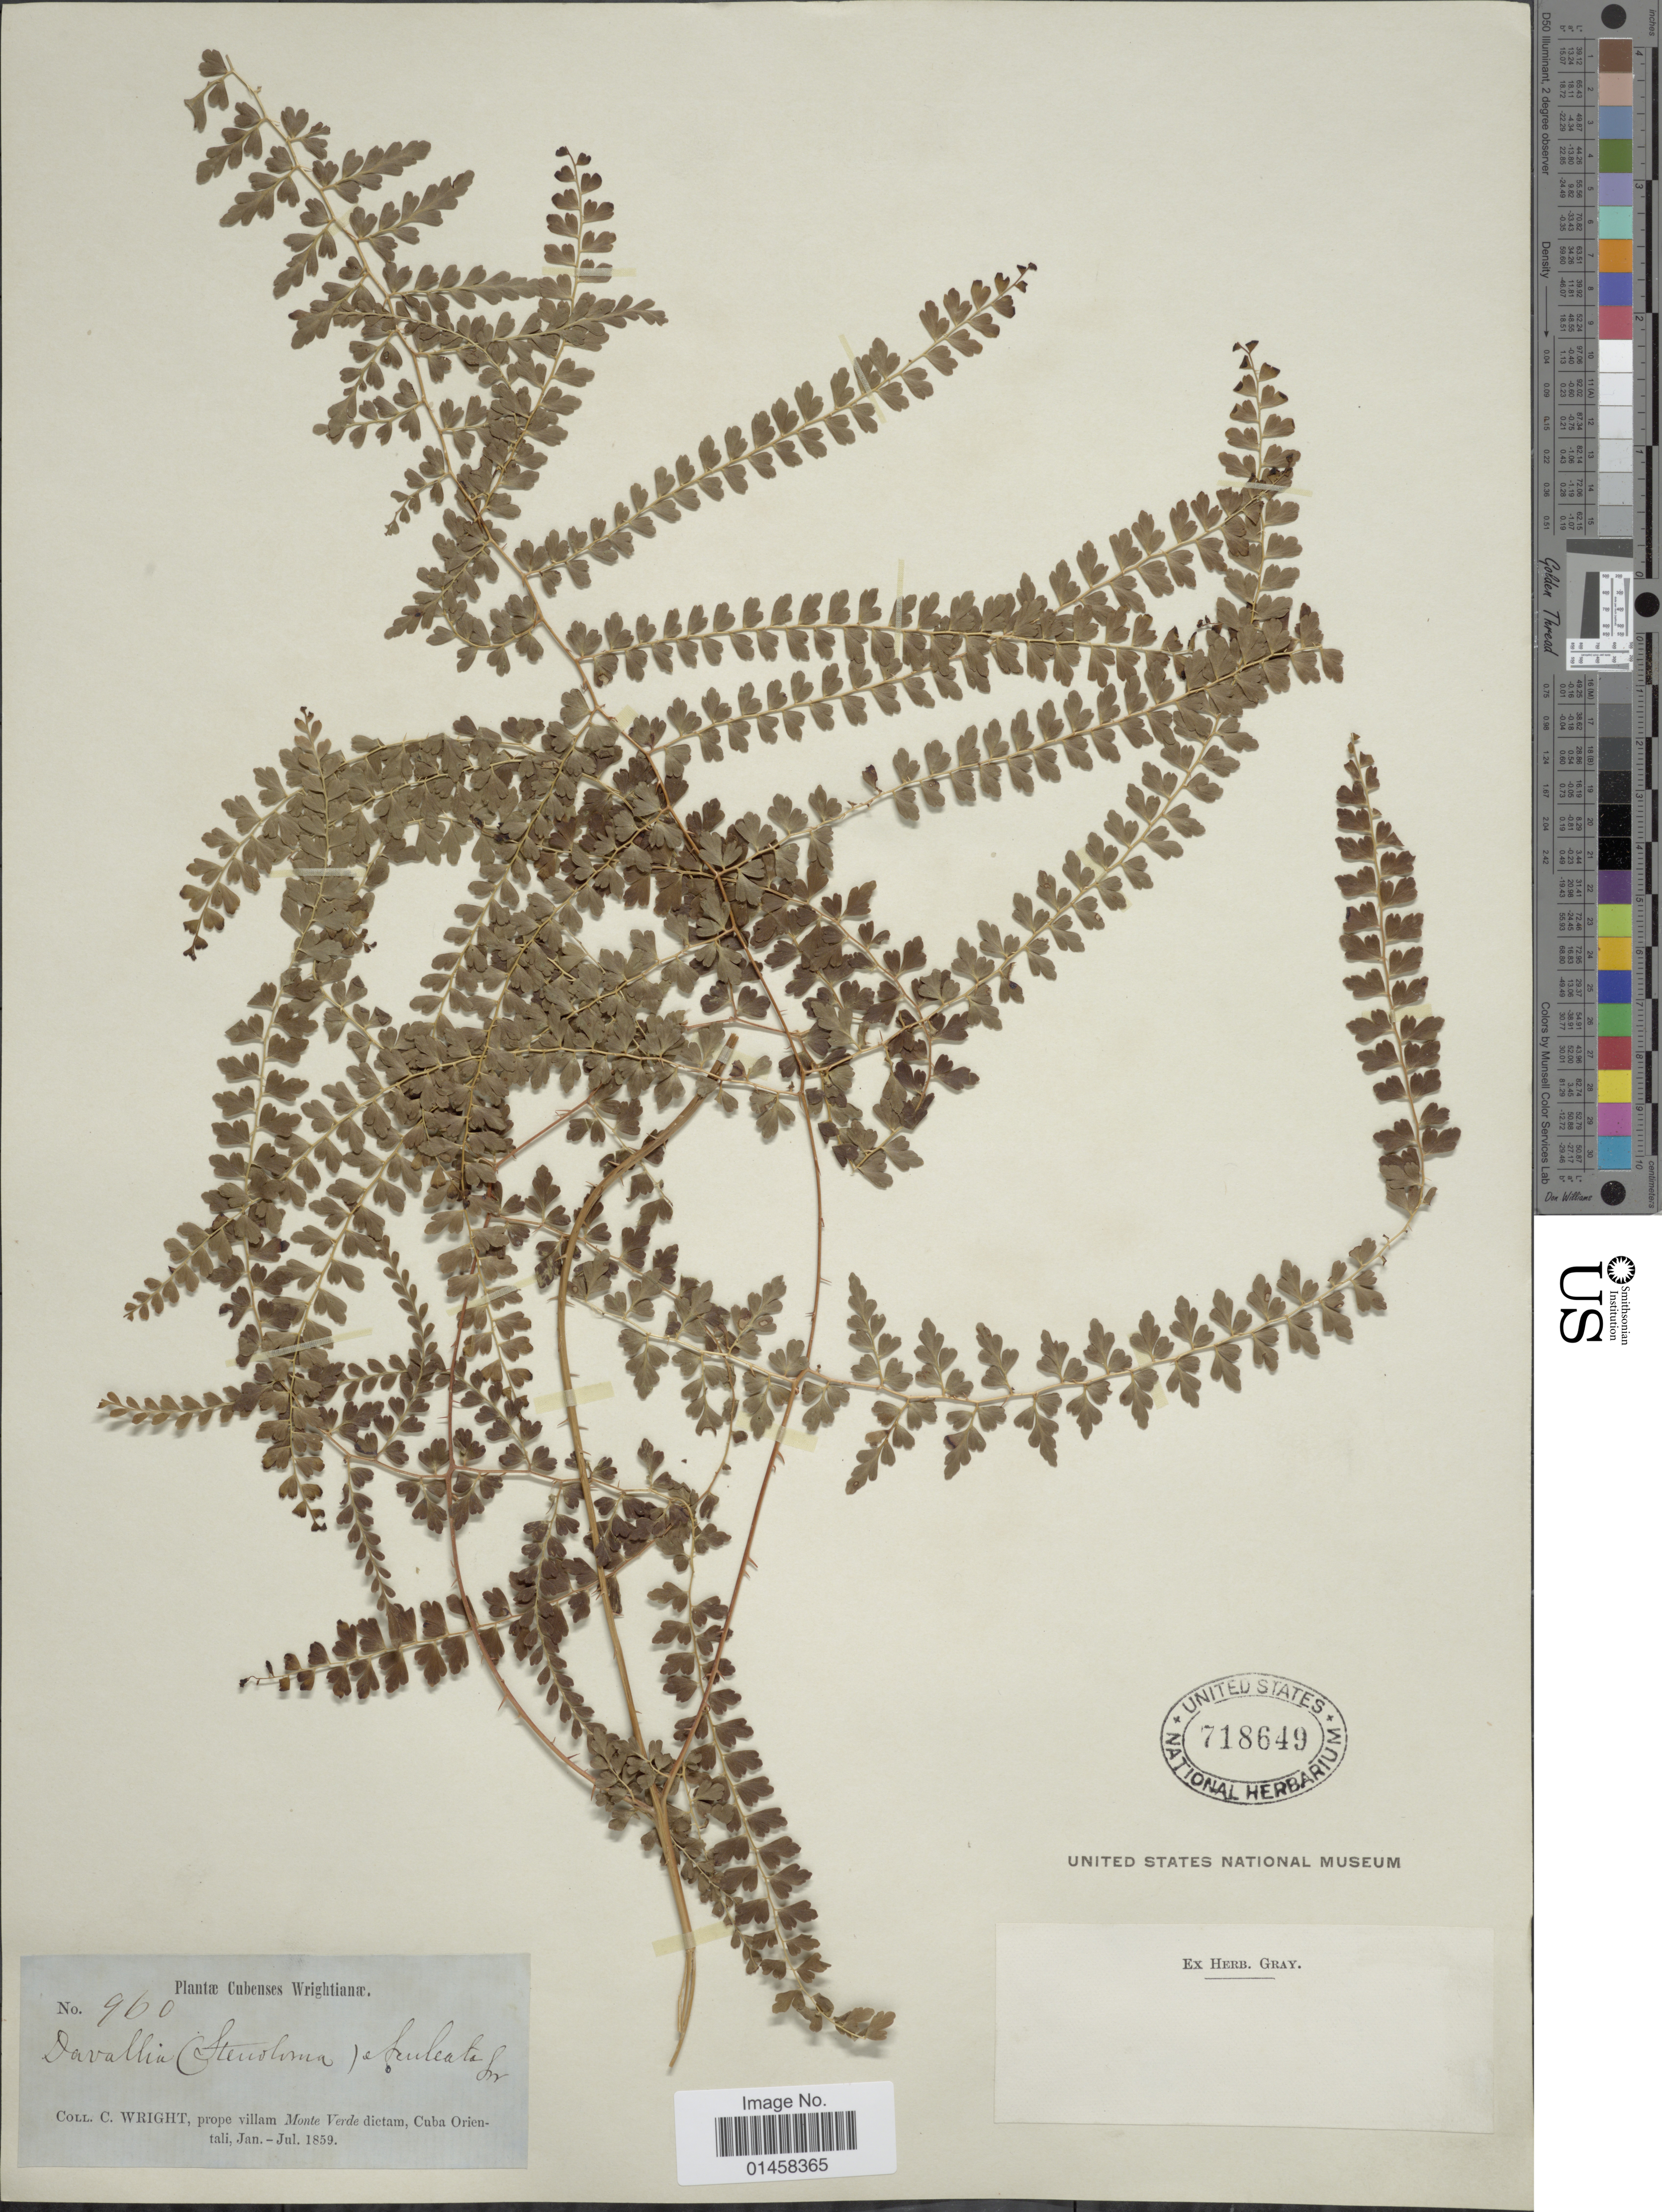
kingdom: Plantae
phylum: Tracheophyta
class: Polypodiopsida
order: Polypodiales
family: Lindsaeaceae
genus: Odontosoria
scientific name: Odontosoria aculeata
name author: (L.) J. Sm.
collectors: C. Wright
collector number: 960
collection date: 1859-01/1859-07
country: Cuba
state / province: Oriente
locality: Prope villam Monte Verde dictam, Cuba Orientali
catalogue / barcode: US 718649